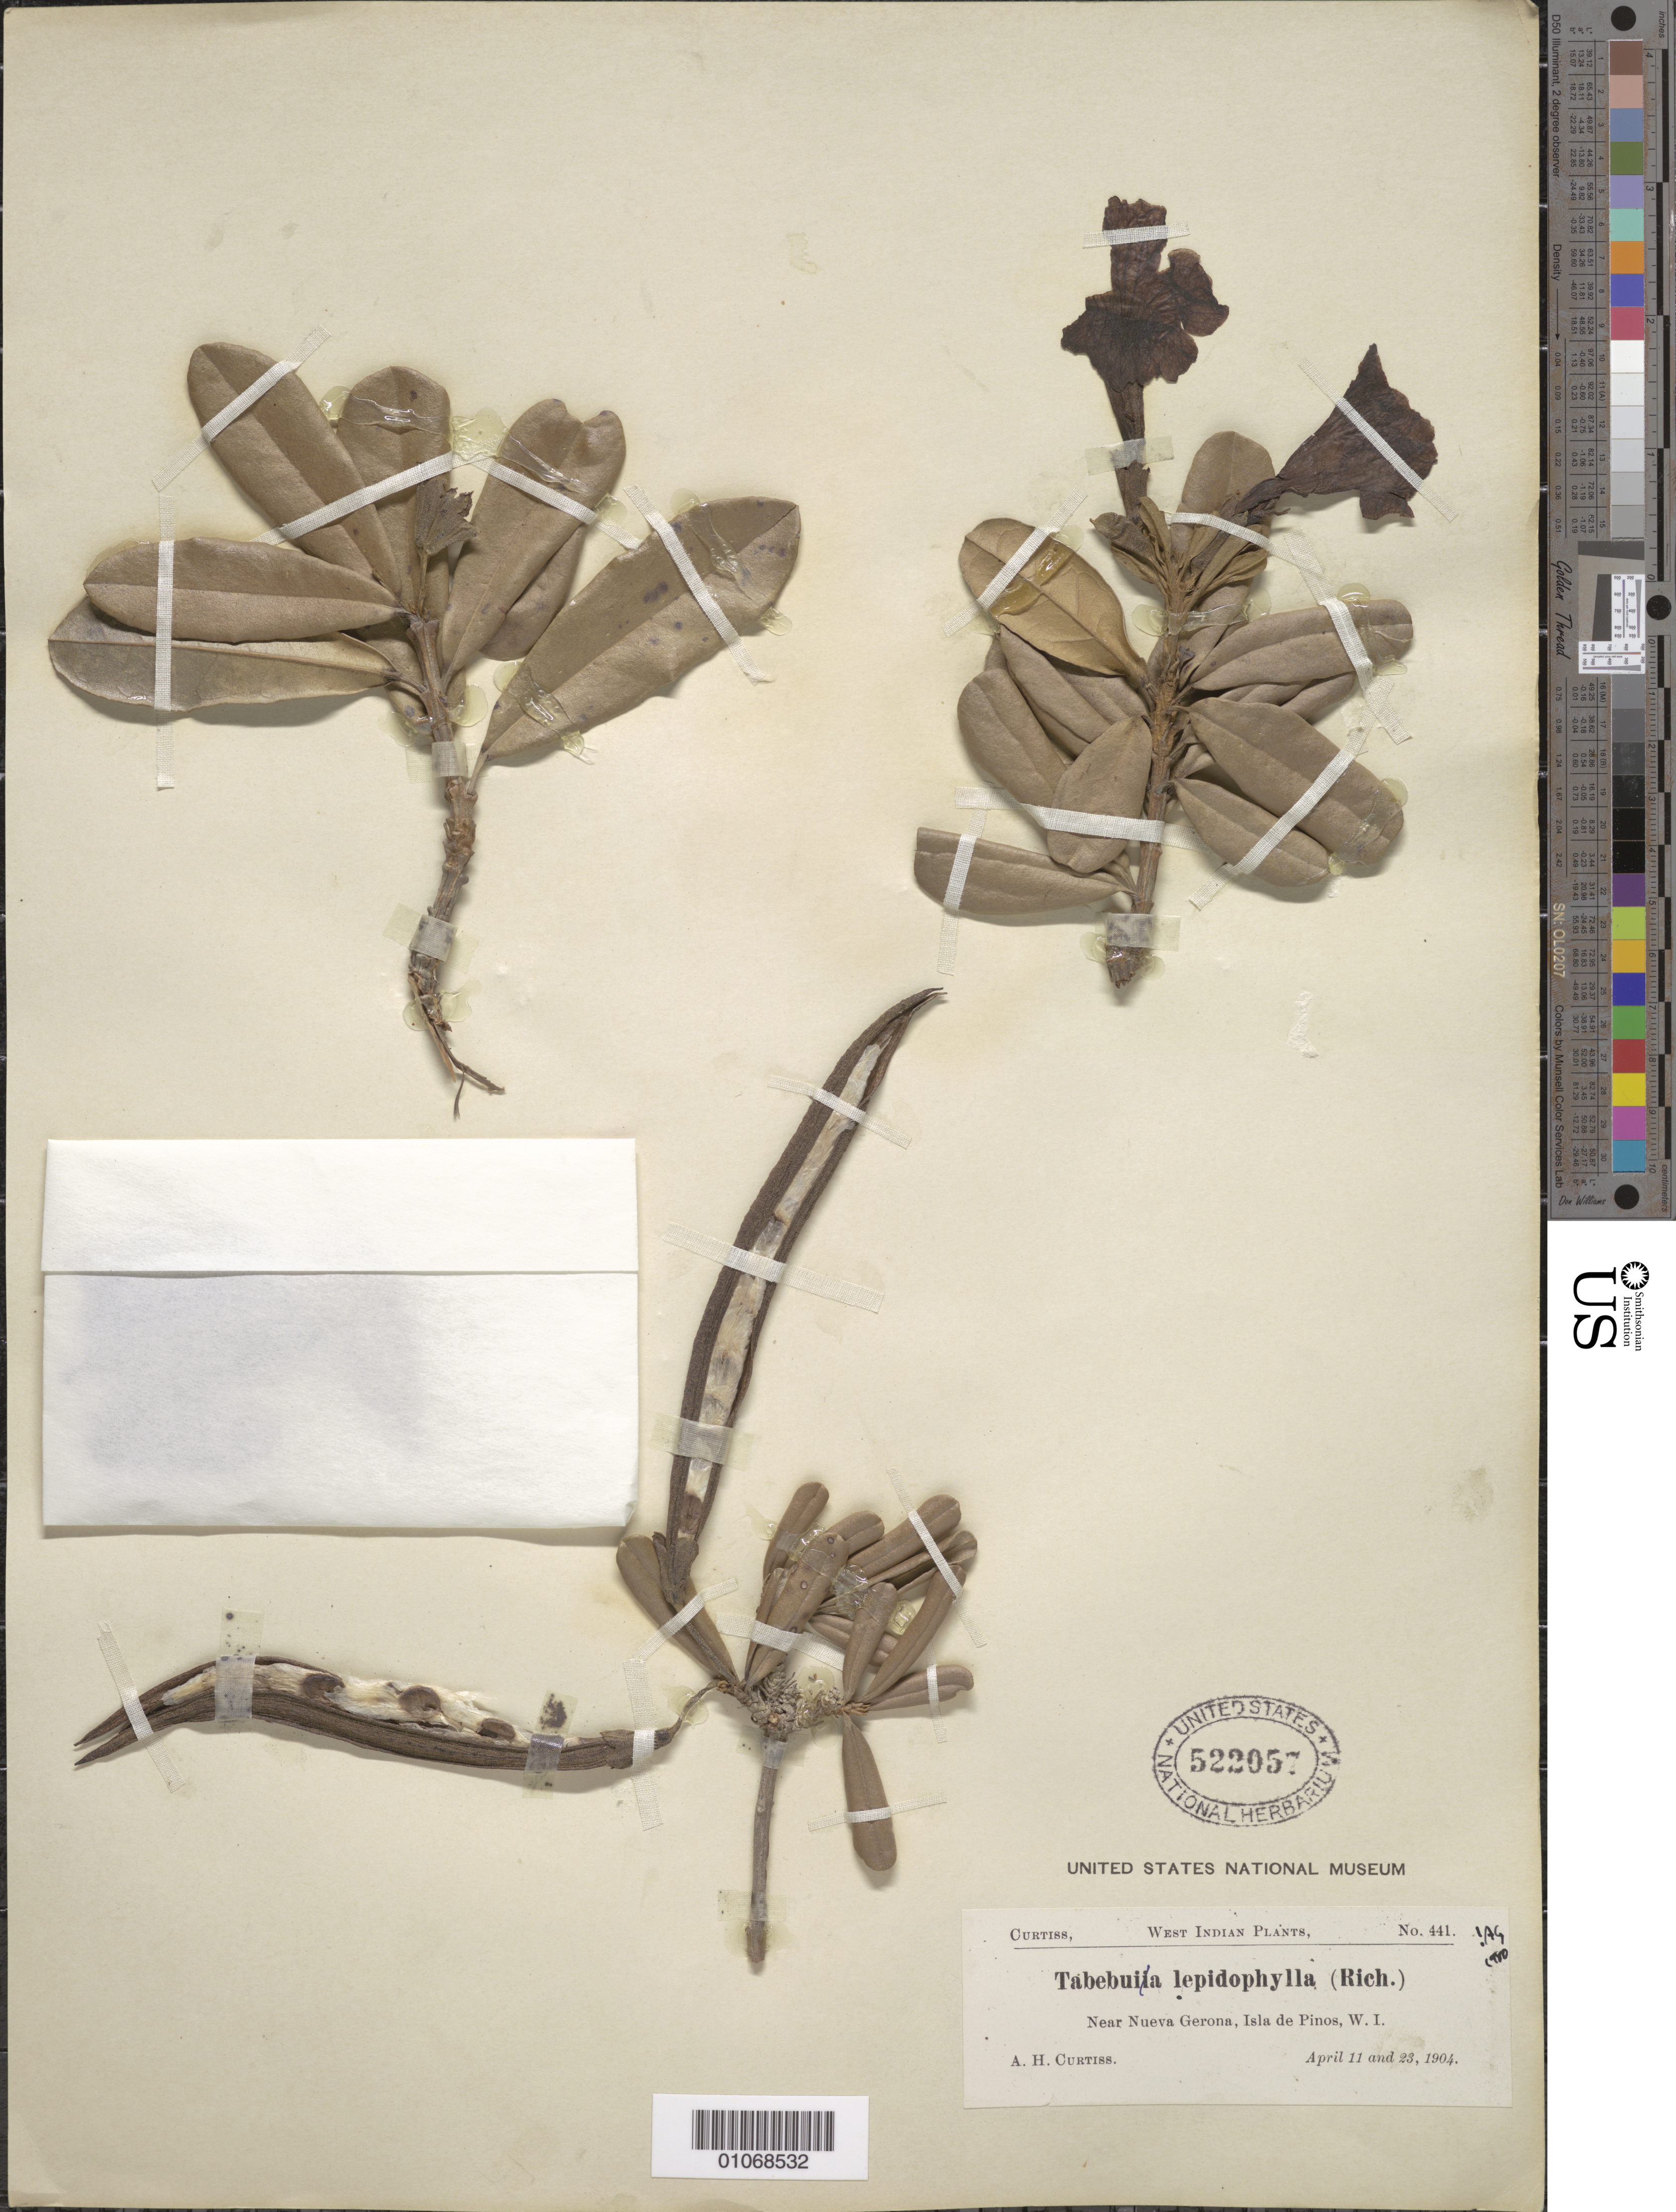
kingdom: Plantae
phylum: Tracheophyta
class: Magnoliopsida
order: Lamiales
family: Bignoniaceae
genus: Tabebuia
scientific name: Tabebuia lepidophylla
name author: (A. Rich.) Greenm.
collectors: A. H. Curtiss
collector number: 441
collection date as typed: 11 Apr 1904 and 23 Apr 1904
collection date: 1904-04-11,1904-04-23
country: Cuba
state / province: Isla de La Juventud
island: Isla de la Juventud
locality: Isle of Pines, Near Nueva Gerona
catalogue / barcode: US 522057